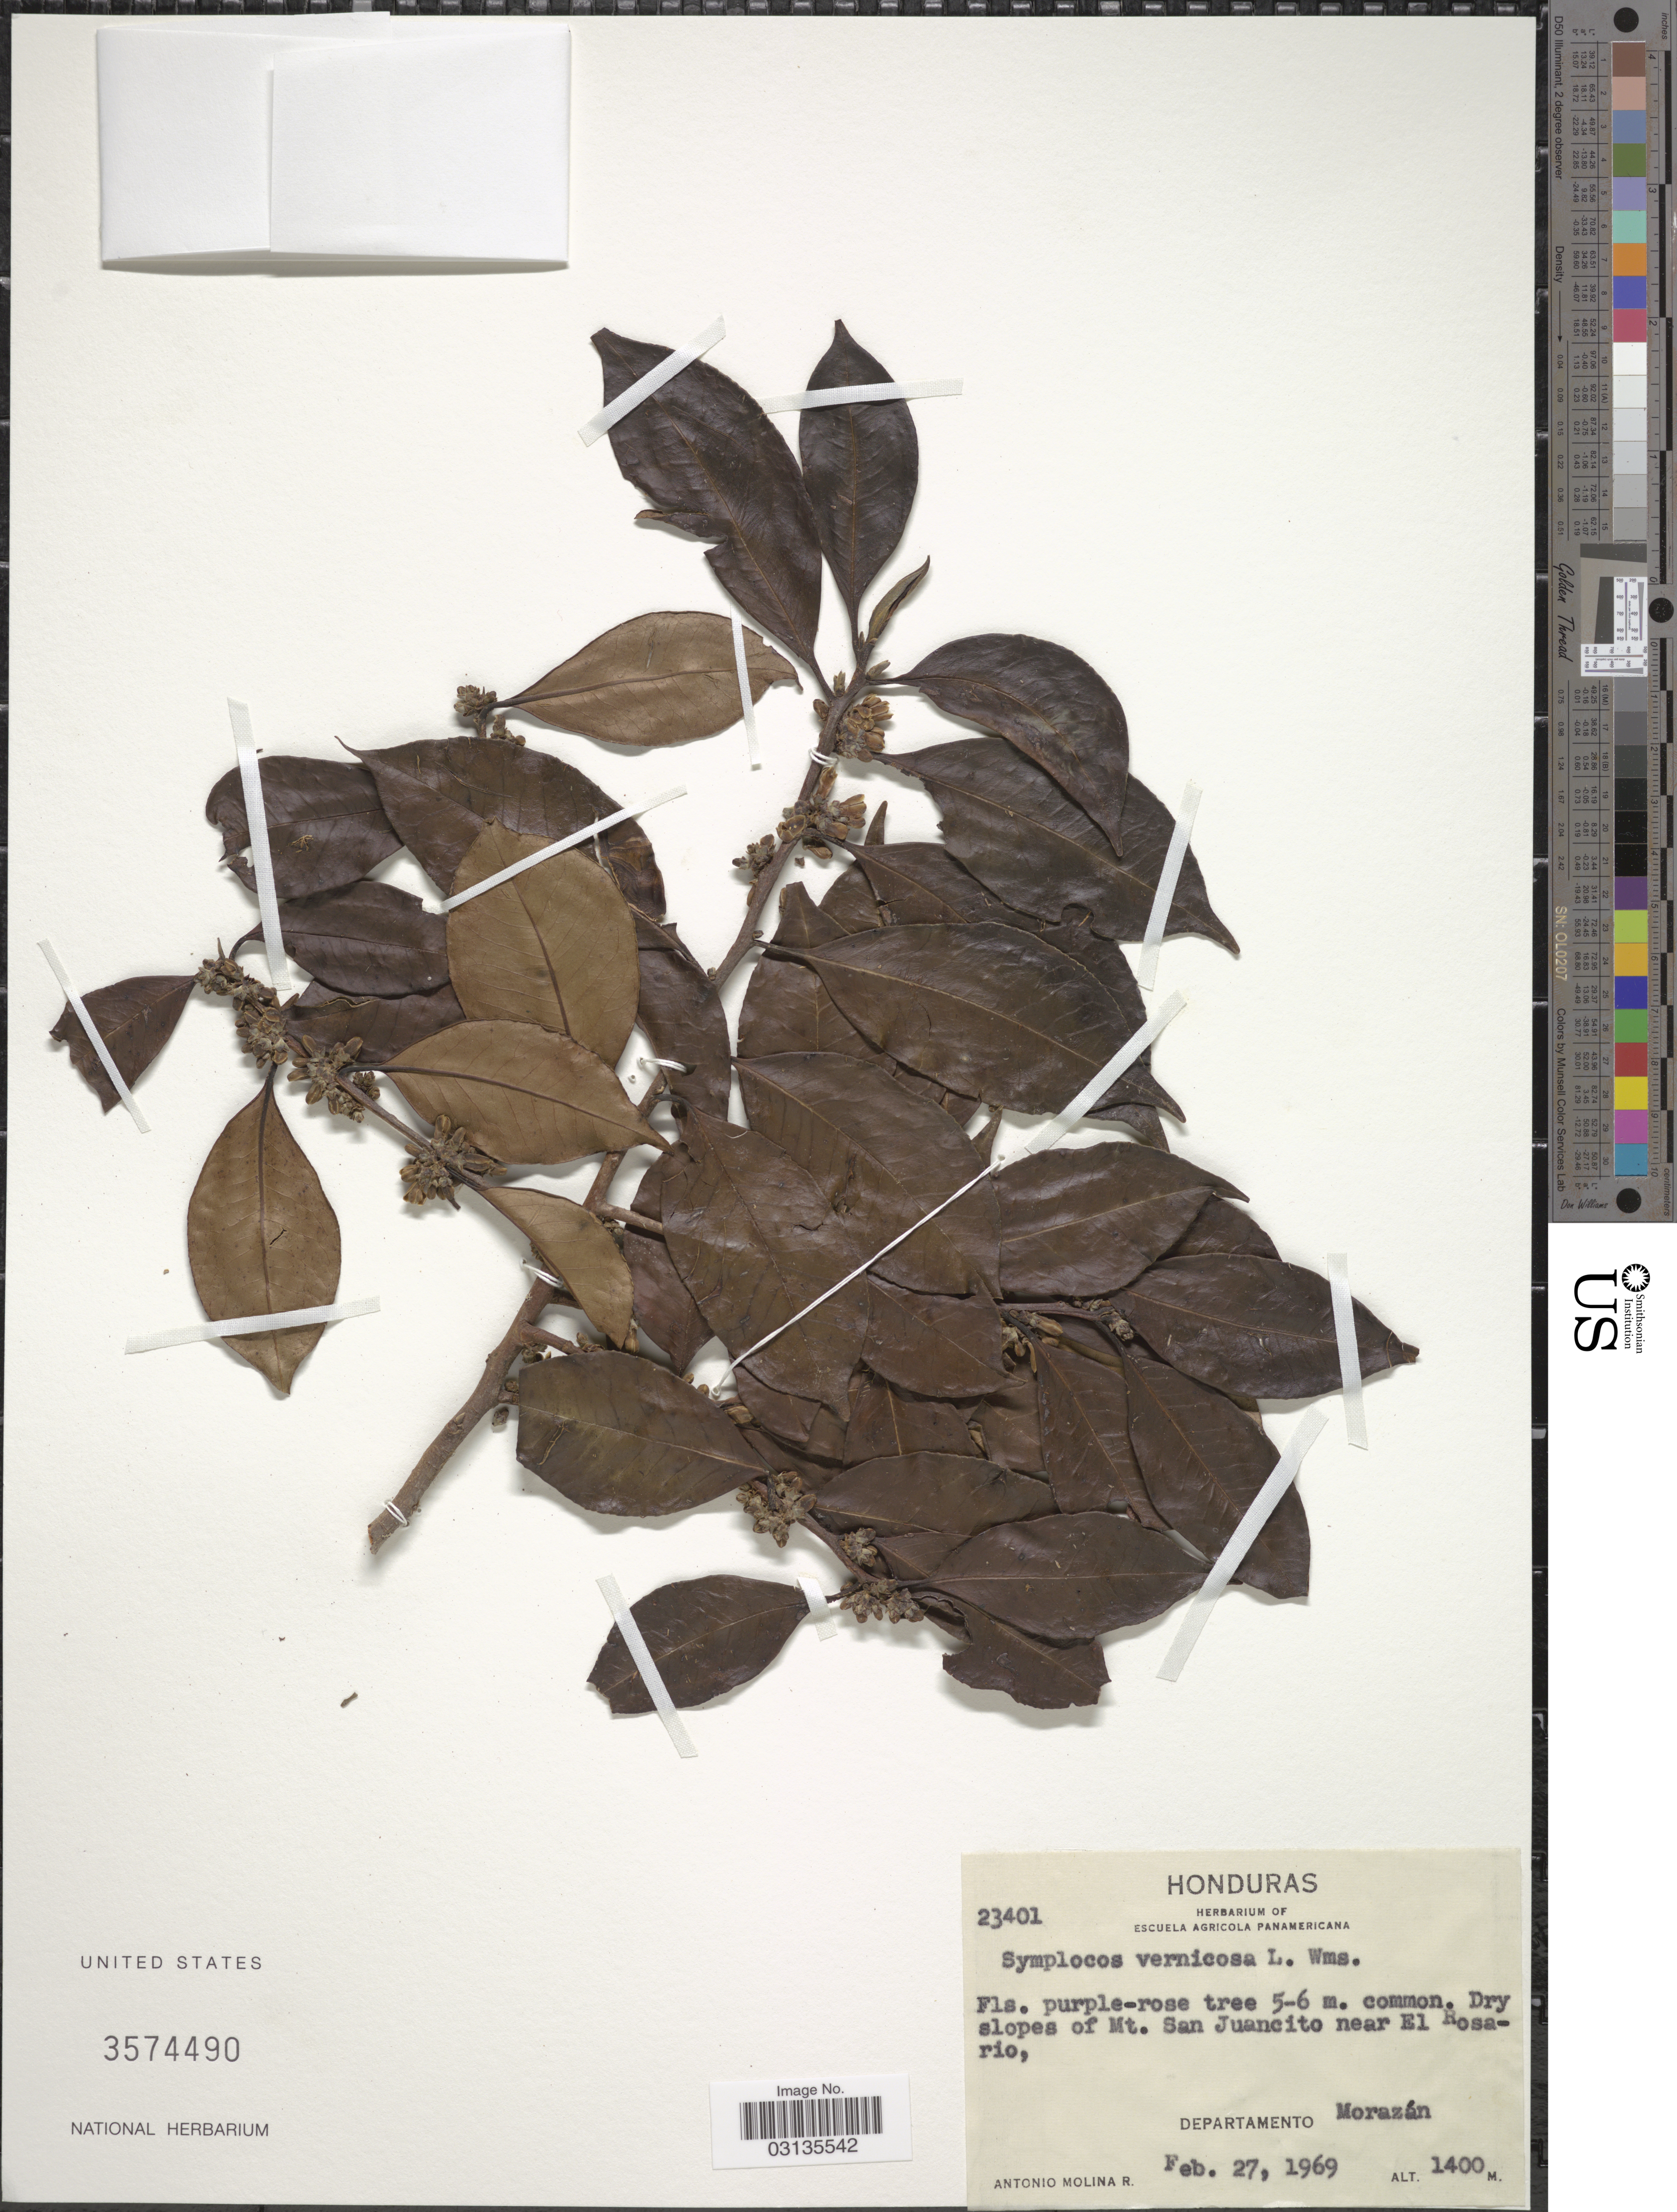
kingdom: Plantae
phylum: Tracheophyta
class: Magnoliopsida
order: Ericales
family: Symplocaceae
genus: Symplocos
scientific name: Symplocos vernicosa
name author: L.O. Williams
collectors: A. Molina R.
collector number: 23401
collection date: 1969-02-27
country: Honduras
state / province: Fco. Morazán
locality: Slopes of Mt. San Juancito near El Rosario, Departamento Morazán.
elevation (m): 1400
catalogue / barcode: US 3574490